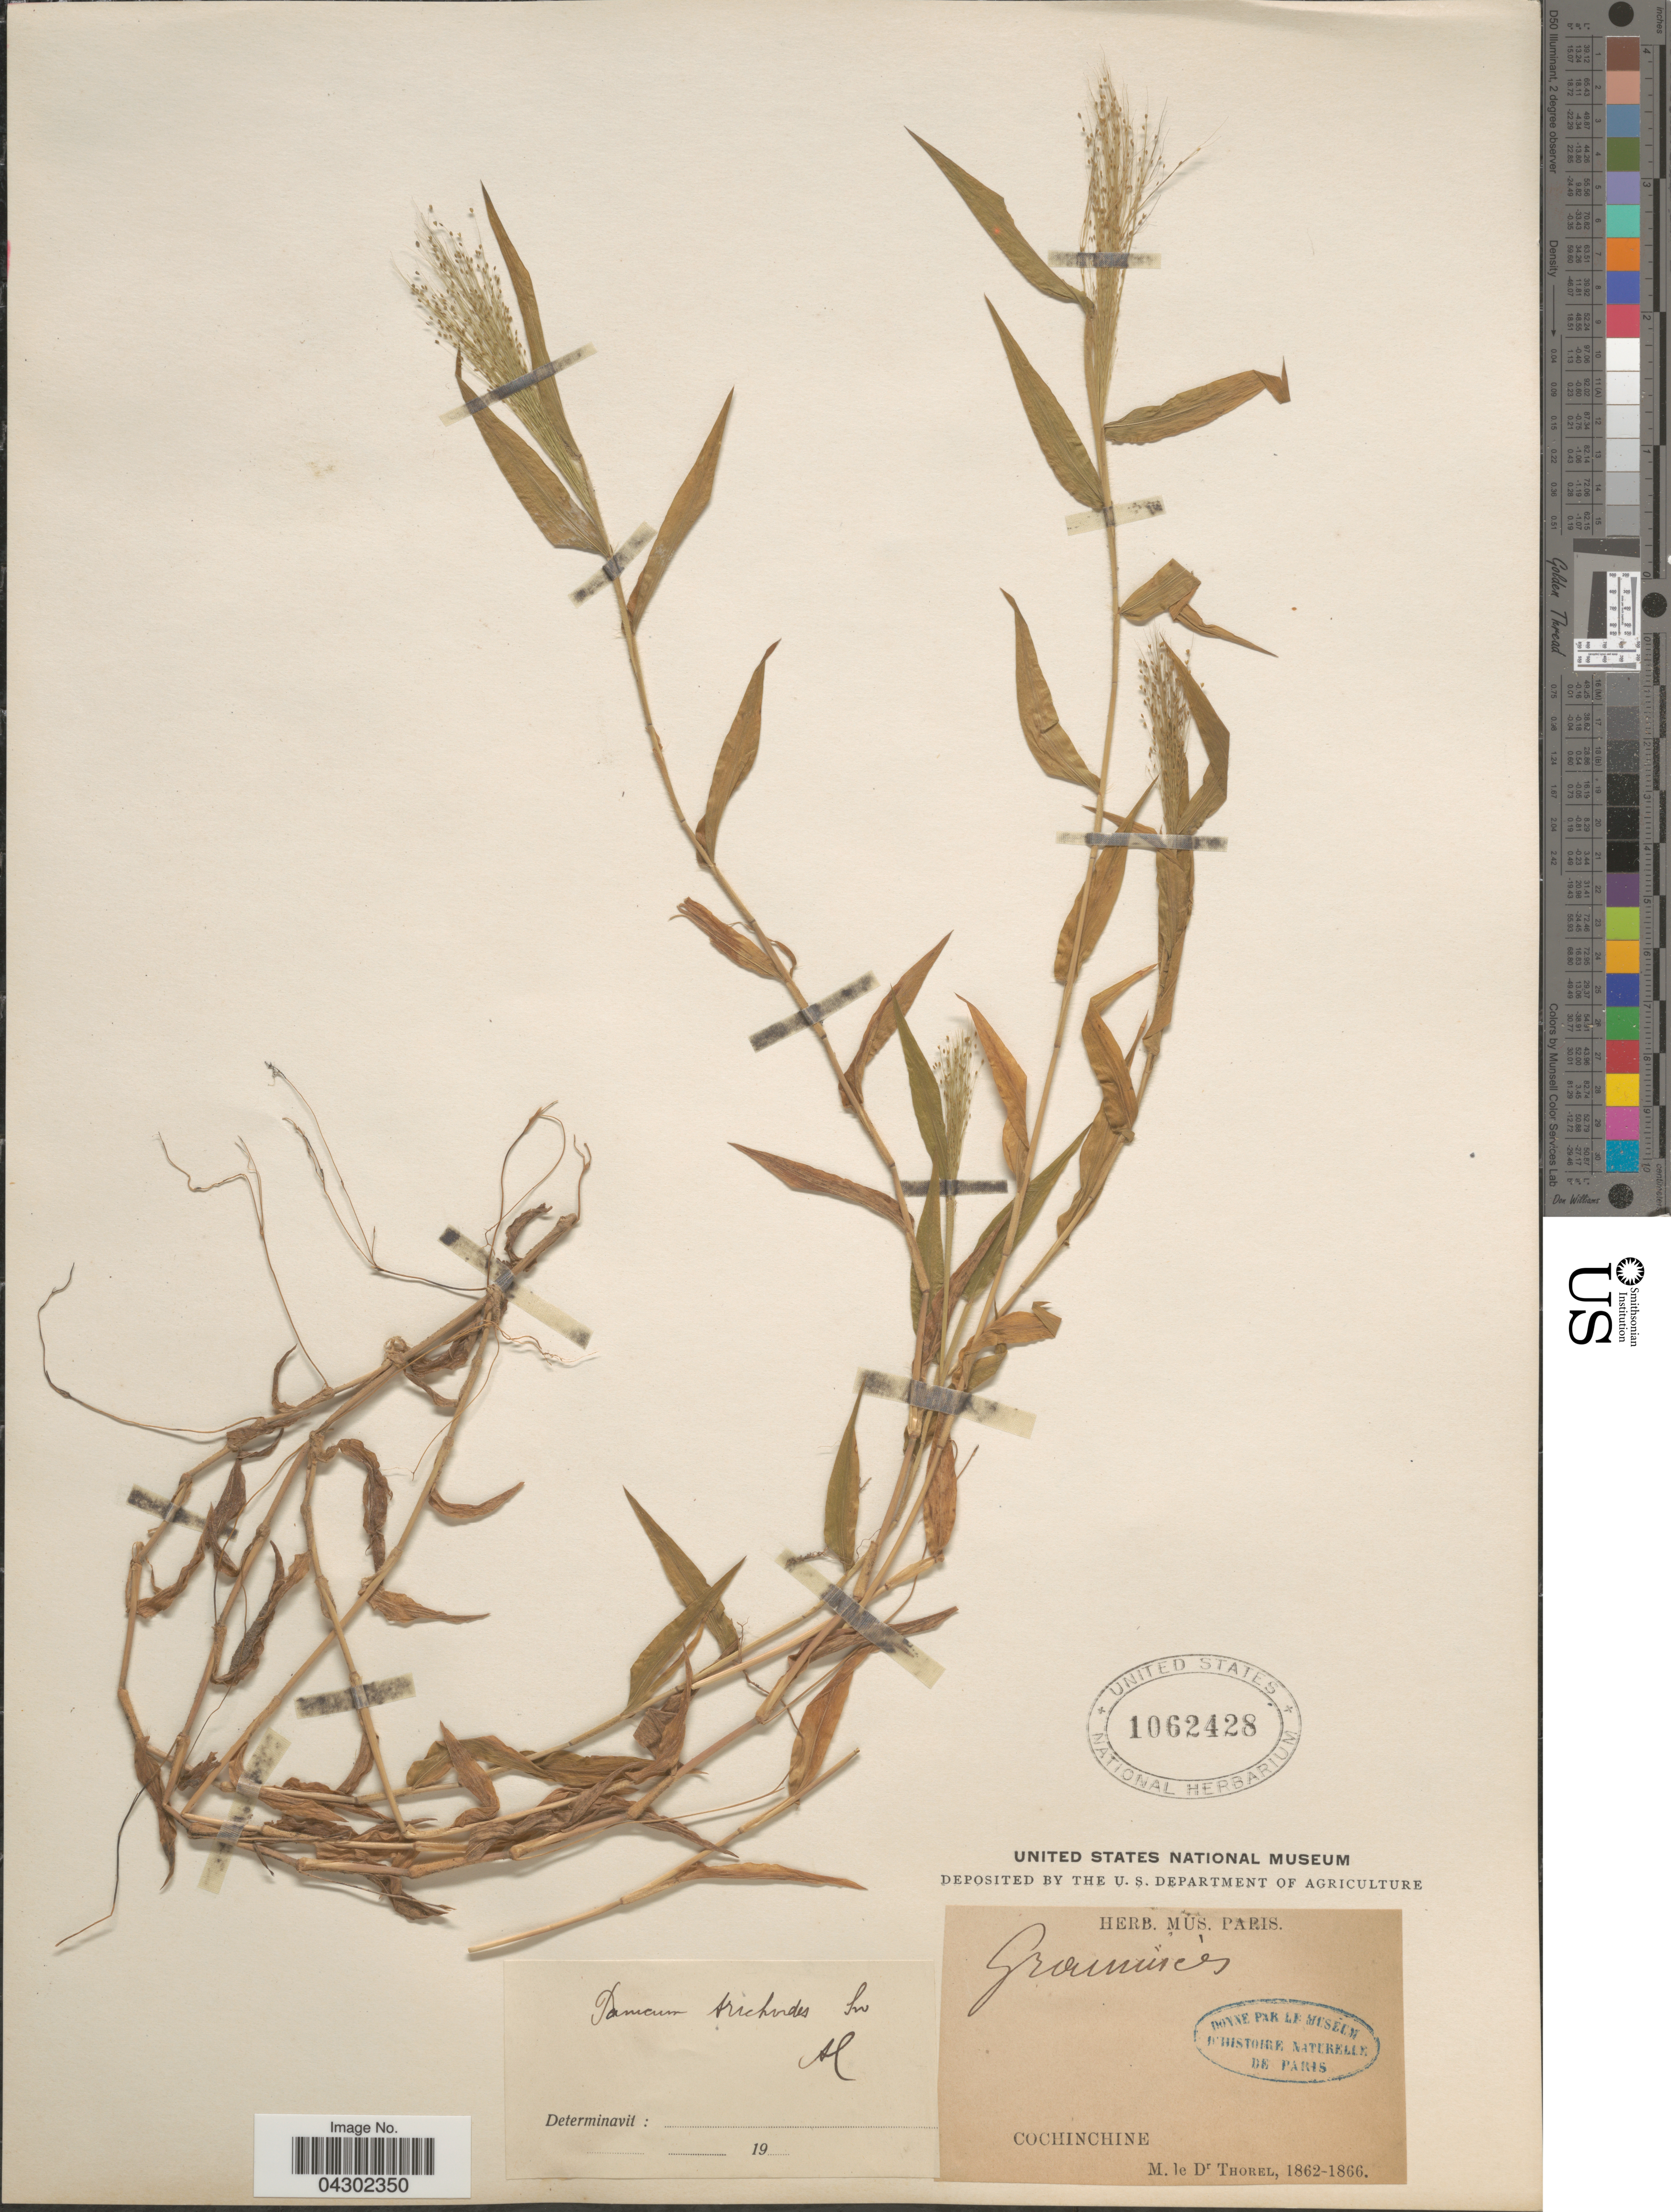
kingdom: Plantae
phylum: Tracheophyta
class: Liliopsida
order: Poales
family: Poaceae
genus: Panicum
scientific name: Panicum trichoides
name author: Sw.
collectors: Thorel, M. "M. [=Monsieur] Thorel" DO NOT USE (error for C. Thorel)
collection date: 1862/1866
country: Vietnam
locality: Cochinchine.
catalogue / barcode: US 1062428